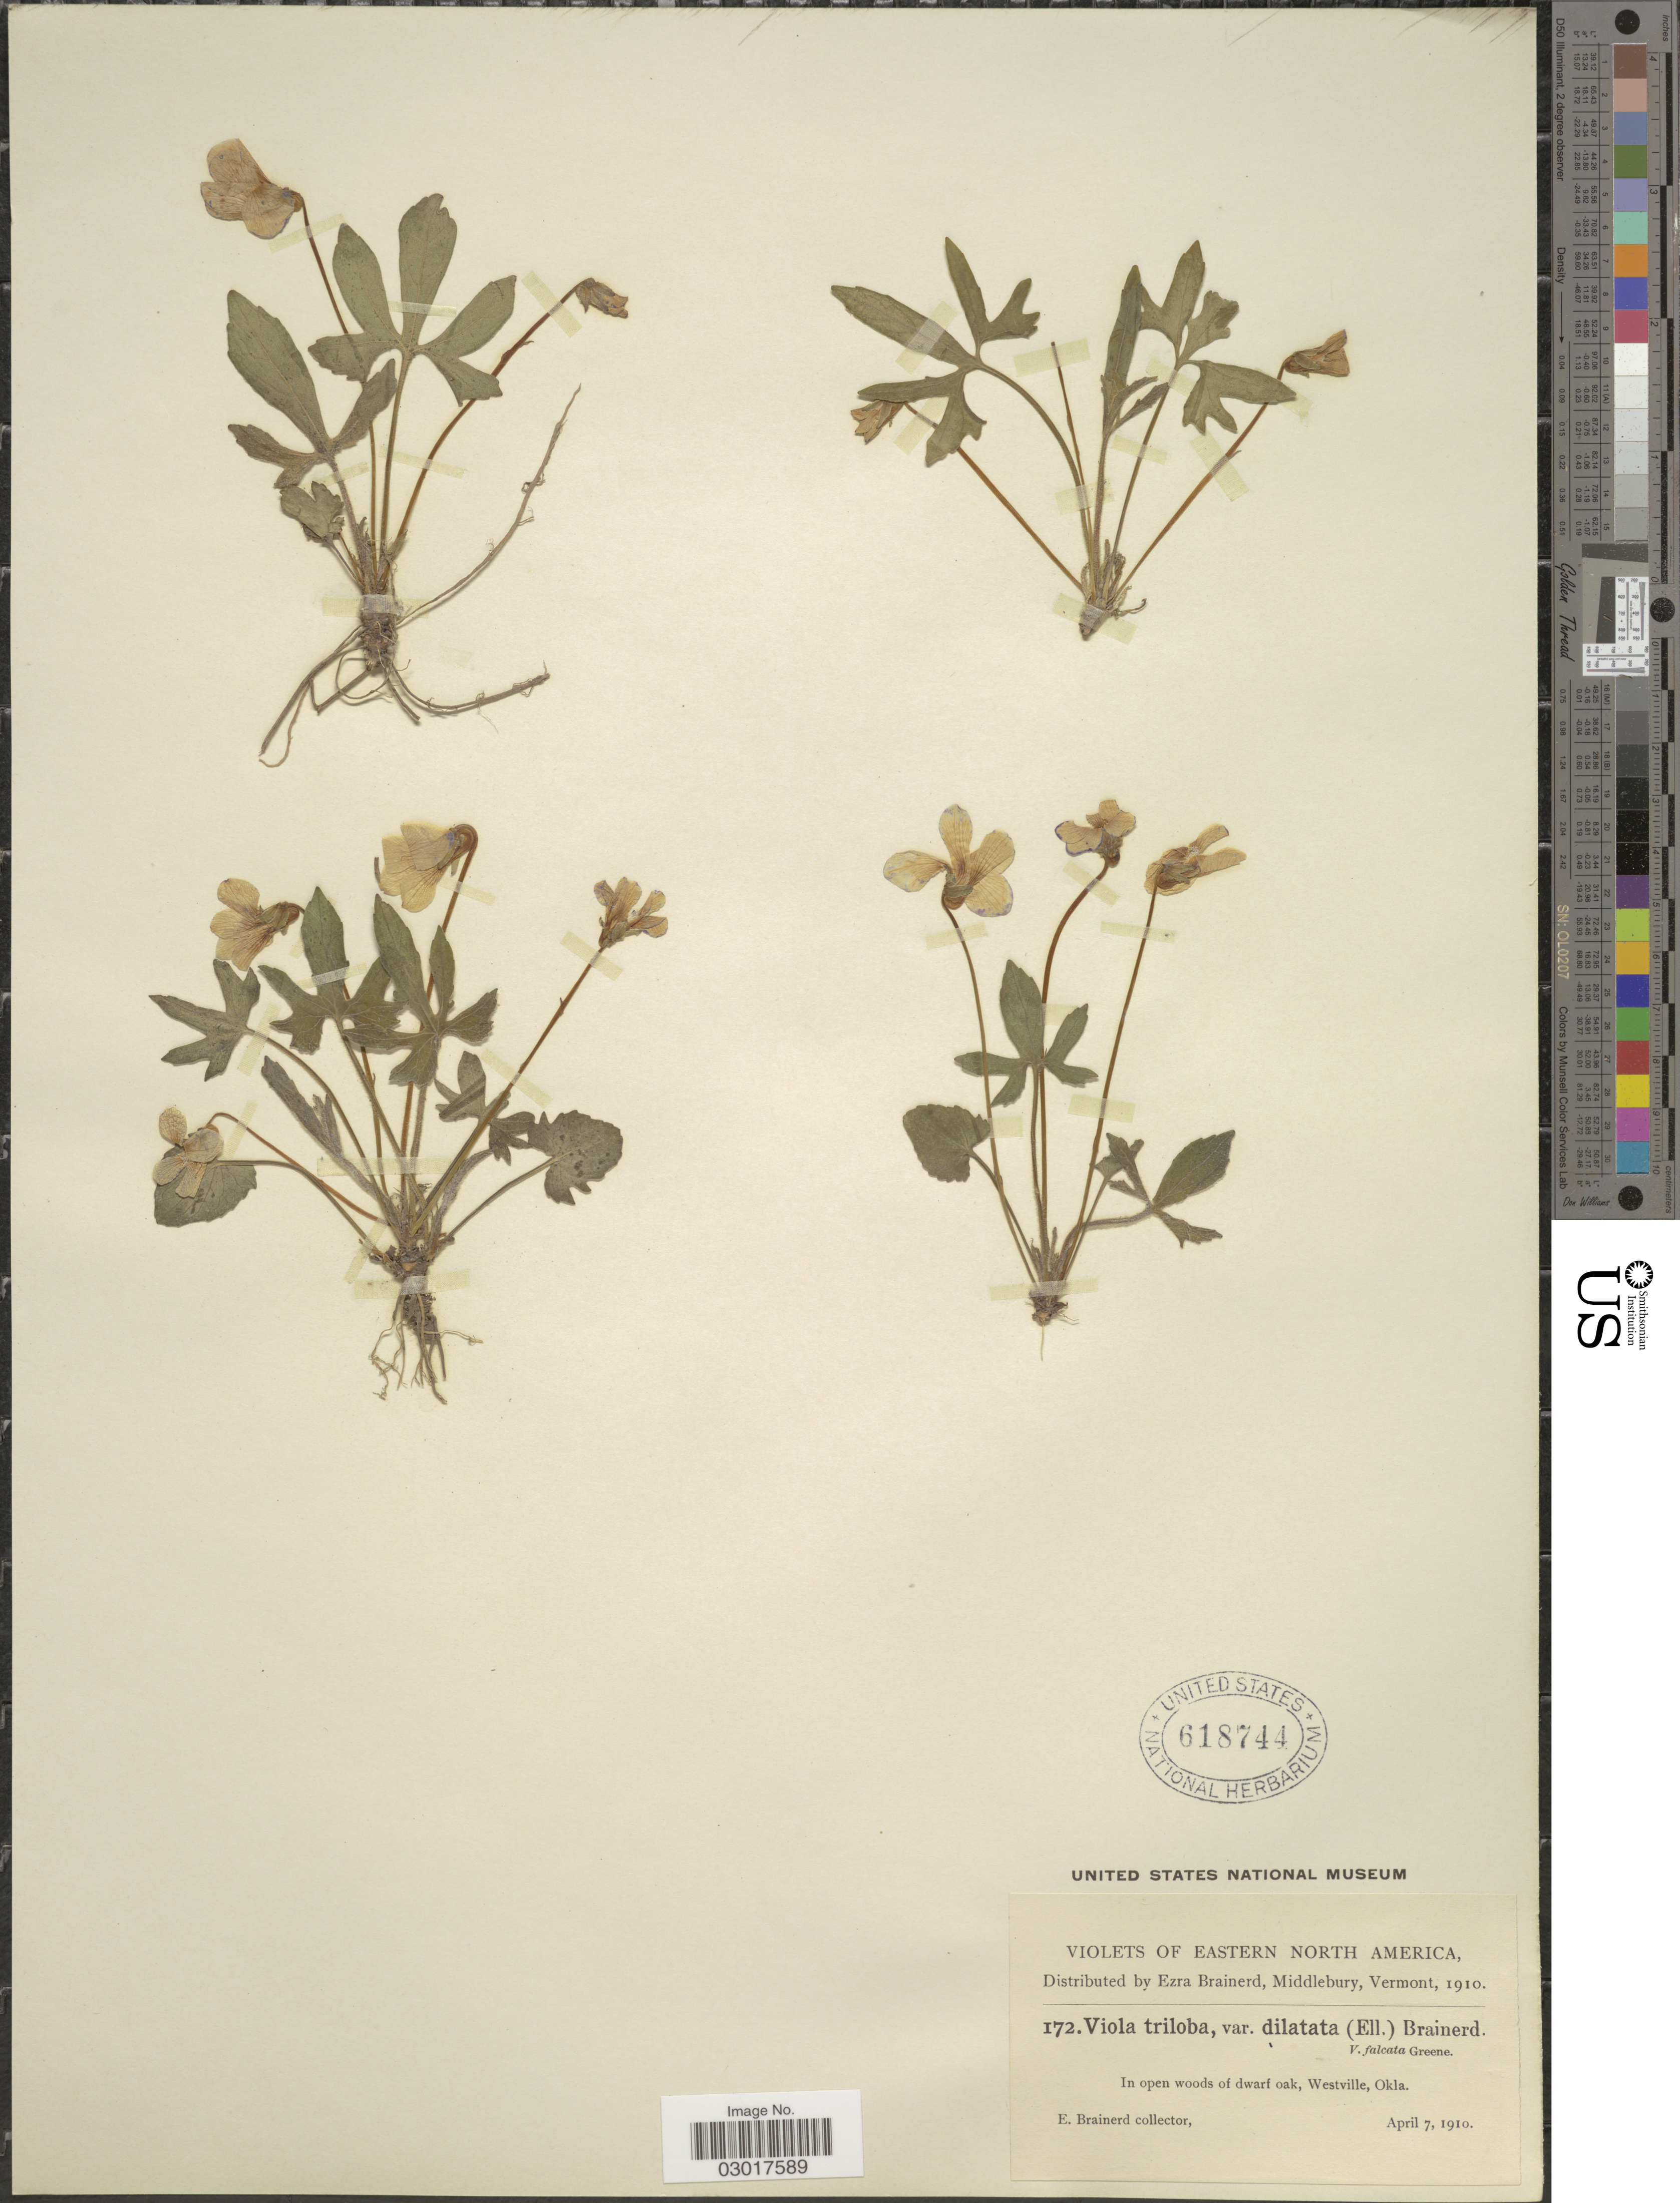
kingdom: Plantae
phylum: Tracheophyta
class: Magnoliopsida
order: Malpighiales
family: Violaceae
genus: Viola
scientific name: Viola triloba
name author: Schwein.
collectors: E. Brainerd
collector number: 172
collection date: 1910-04-07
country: United States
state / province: Oklahoma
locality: Eastern North America. In open woods of dwarf oak, Westville.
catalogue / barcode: US 618744